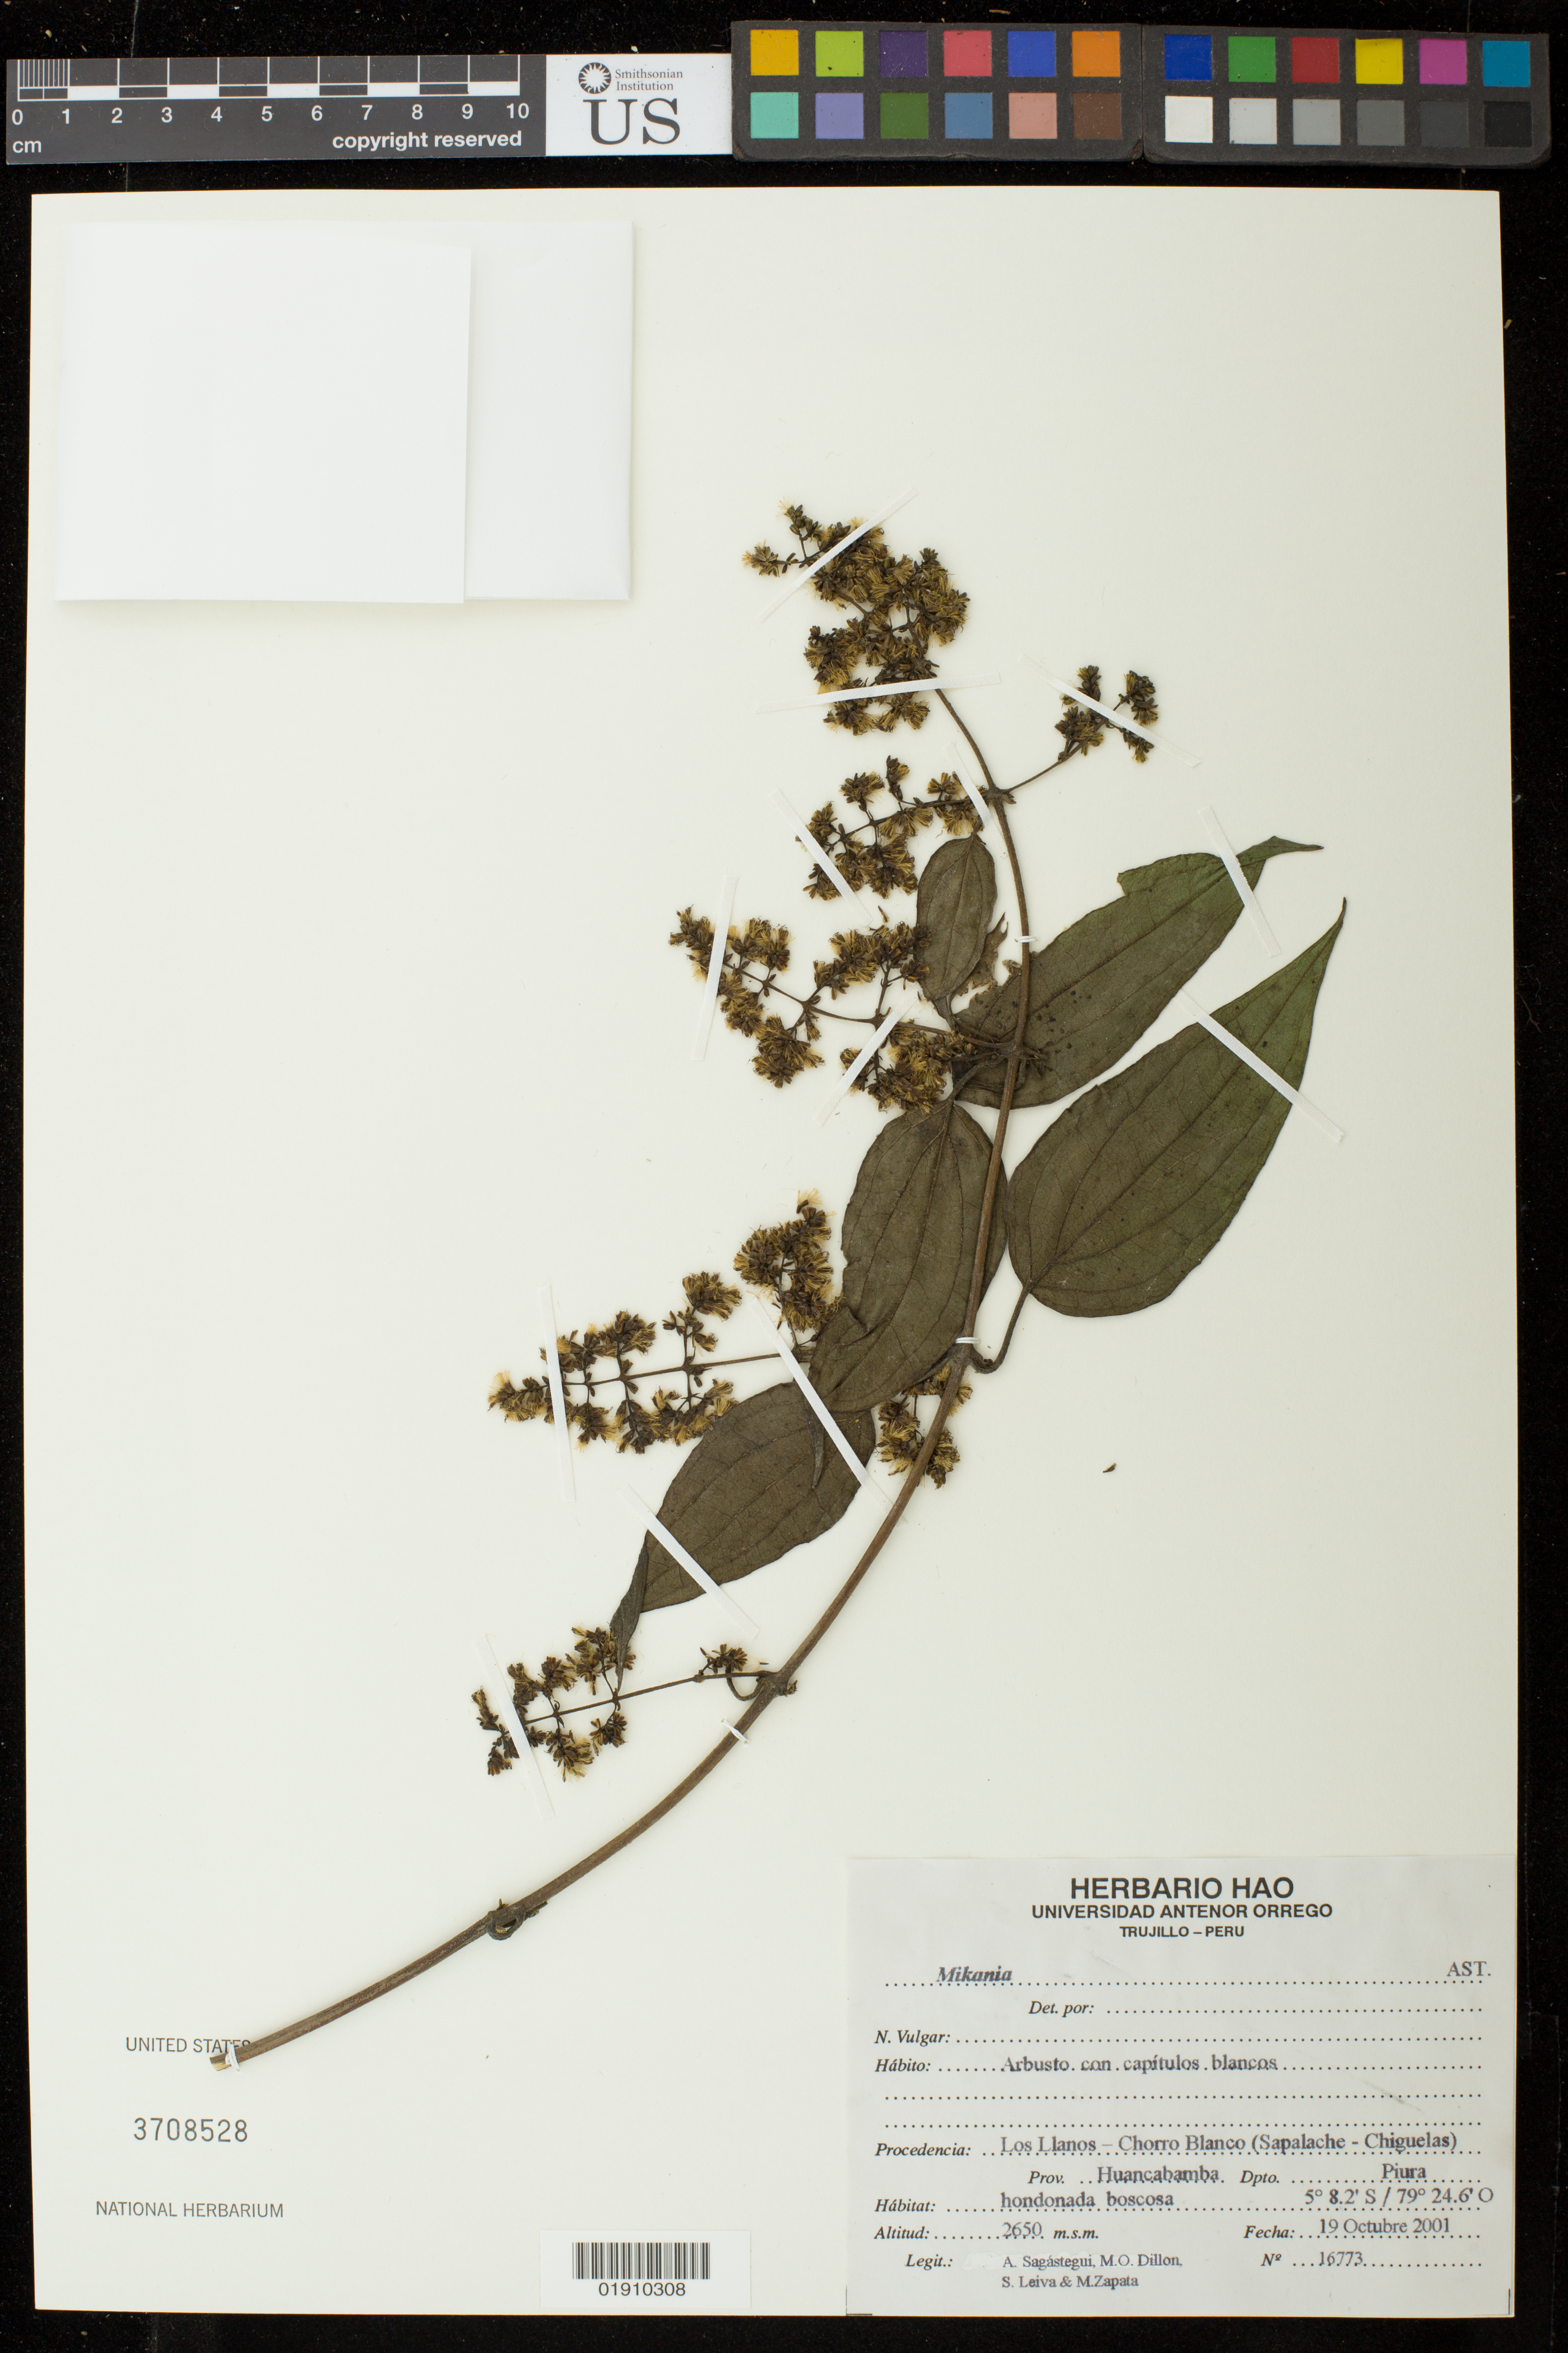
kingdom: Plantae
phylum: Tracheophyta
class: Magnoliopsida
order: Asterales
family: Asteraceae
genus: Mikania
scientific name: Mikania sp.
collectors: A. Sagástegui A., M. O. Dillon, S. Leiva & M. Zapata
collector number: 16773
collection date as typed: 19 Octubre 2001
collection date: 2001-10-19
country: Peru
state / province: Piura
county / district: Huancabamba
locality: Los Llanos-Chorro Blanco (Sapalache-Chiguelas), Huancabamba, Piura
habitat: hondonada boscosa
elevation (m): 2650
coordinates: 5 8.2 S, 79 24.6 O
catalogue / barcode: US 3708528